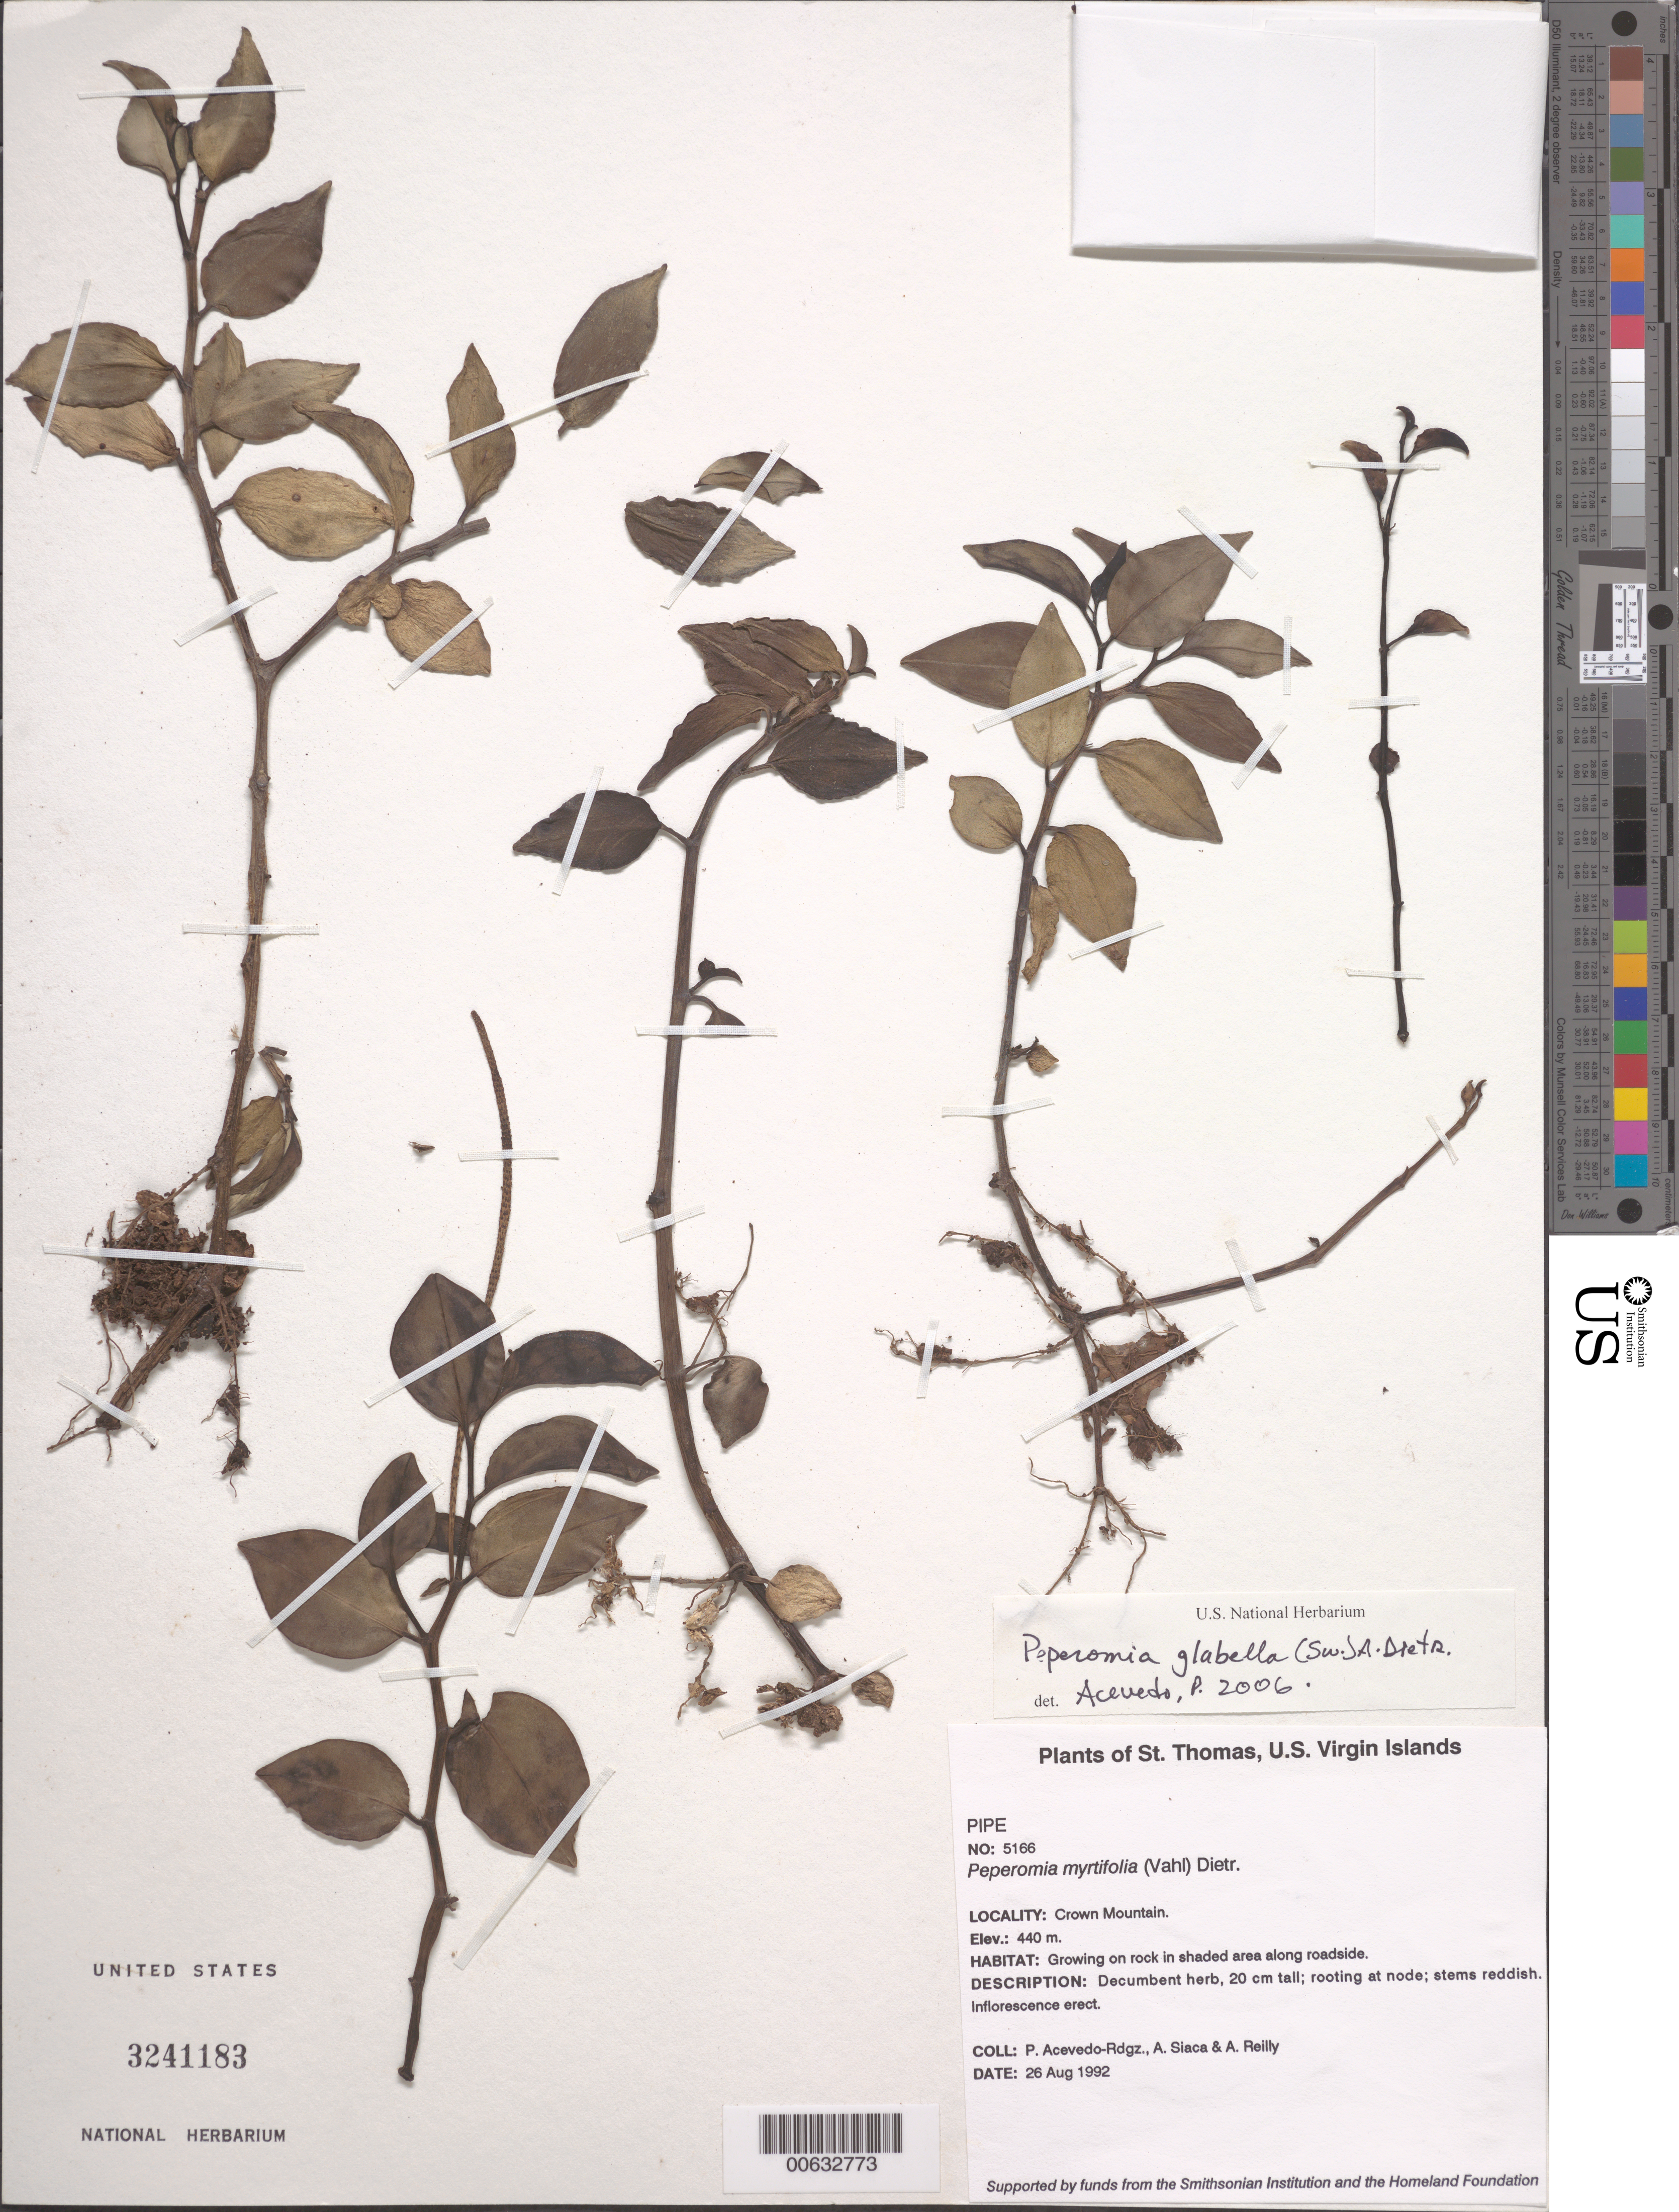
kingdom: Plantae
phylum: Tracheophyta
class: Magnoliopsida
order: Piperales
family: Piperaceae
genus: Peperomia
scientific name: Peperomia glabella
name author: (Sw.) A. Dietr.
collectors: P. Acevedo-Rodr., A. Siaca & A. Reilly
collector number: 5166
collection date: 1992-08-26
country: U.S. Virgin Islands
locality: St. Thomas. Crown Mountain.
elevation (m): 440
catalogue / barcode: US 3241183